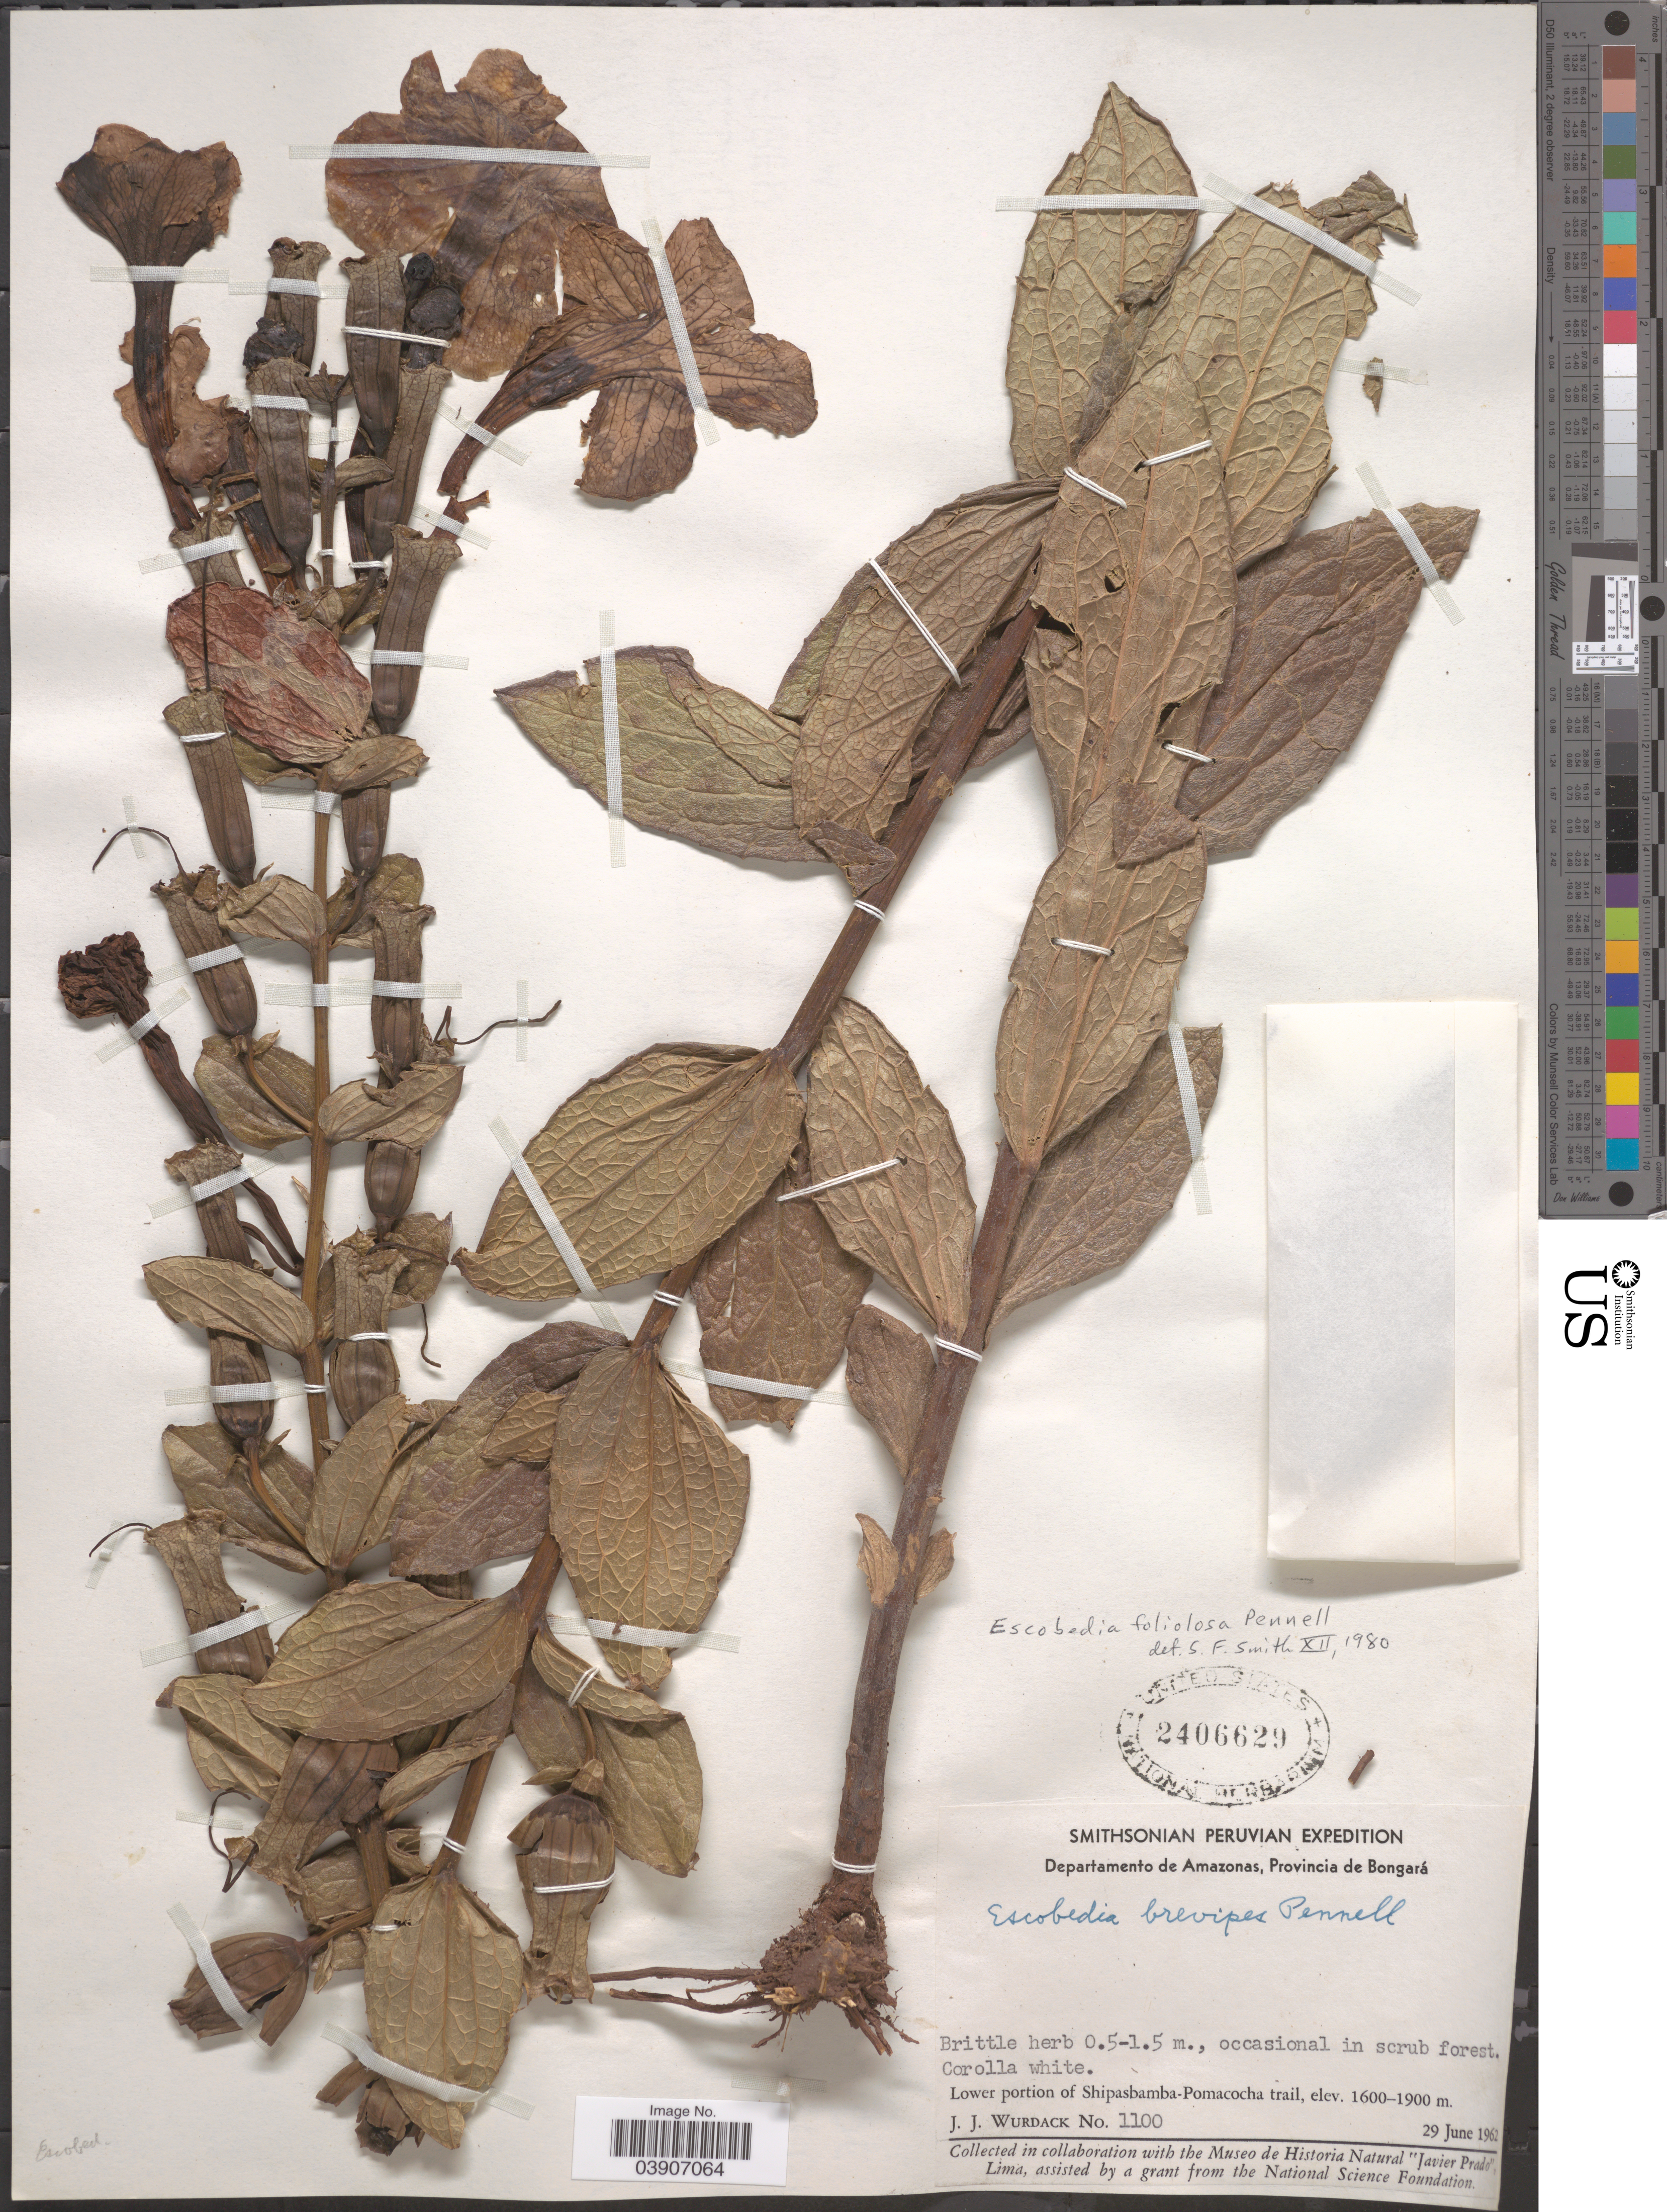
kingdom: Plantae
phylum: Tracheophyta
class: Magnoliopsida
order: Lamiales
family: Orobanchaceae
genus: Escobedia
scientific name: Escobedia foliolosa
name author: Pennell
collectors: J. J. Wurdack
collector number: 1100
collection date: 1962-06-29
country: Peru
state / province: Amazonas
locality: Departamento de Amazonas, Provincia de Bongará. Lower portion of Shipasbamba-Pomacocha trail.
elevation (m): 1600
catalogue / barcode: US 2406629